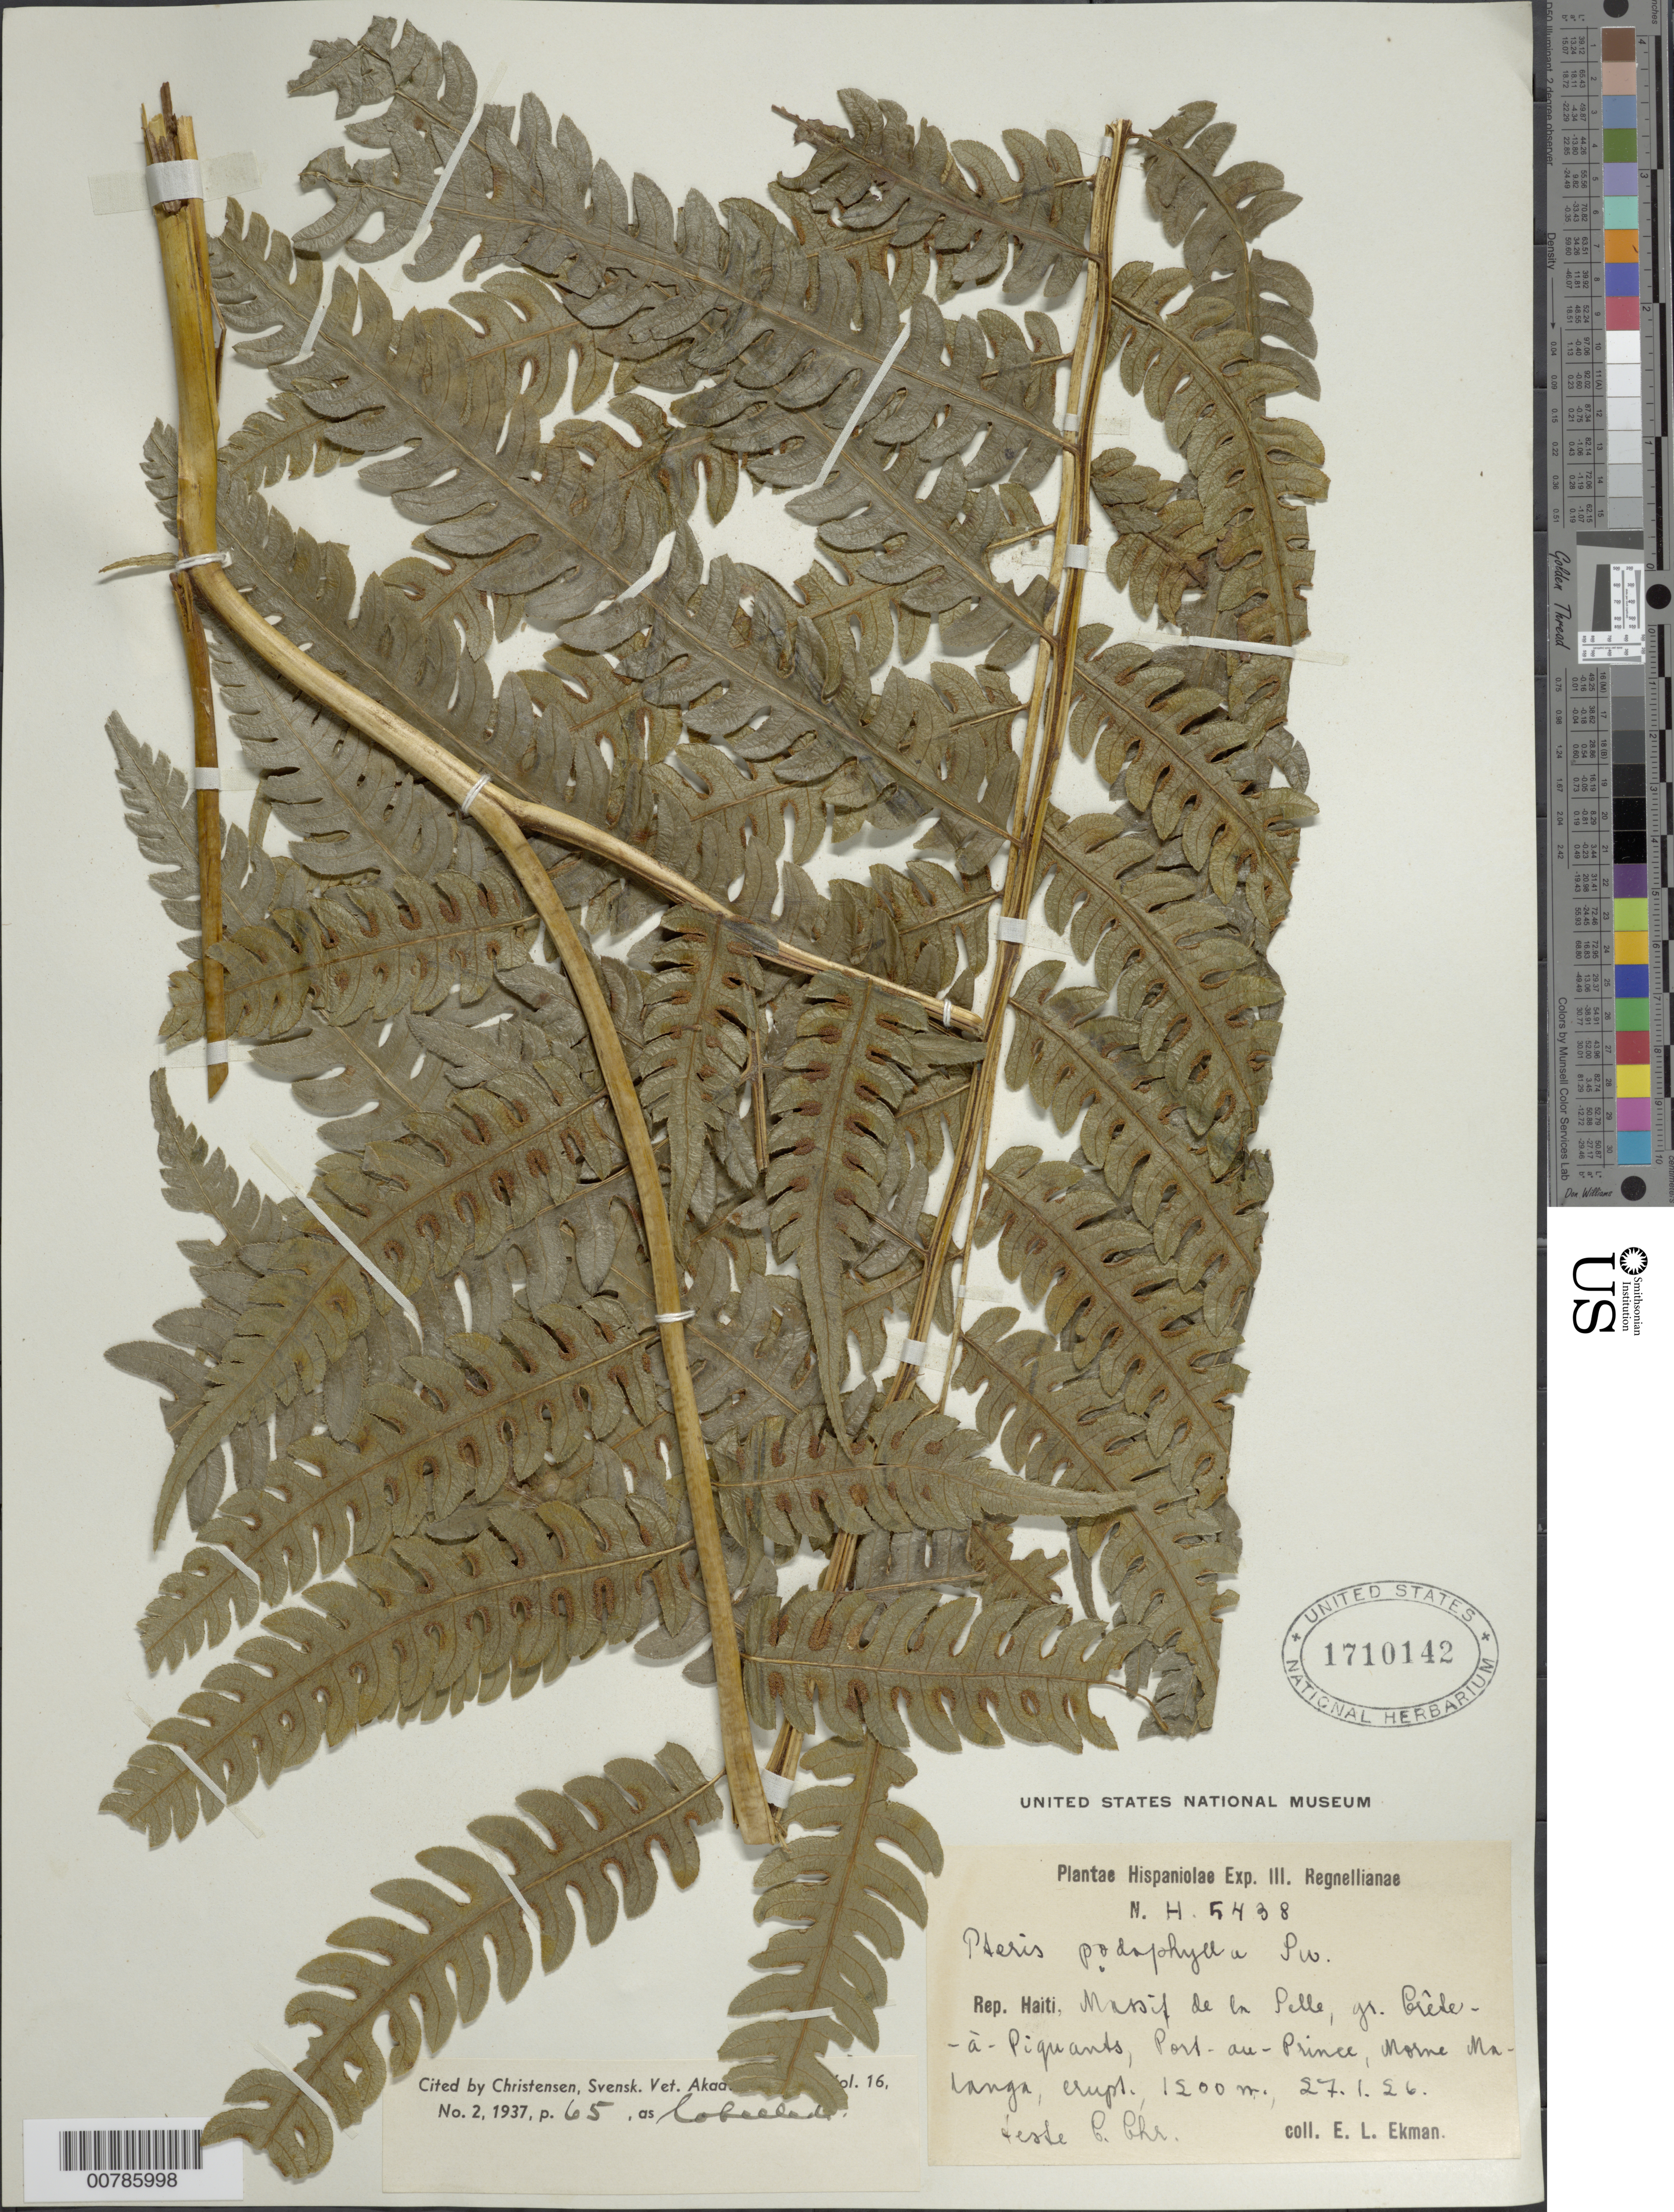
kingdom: Plantae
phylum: Tracheophyta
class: Polypodiopsida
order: Polypodiales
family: Pteridaceae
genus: Pteris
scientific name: Pteris podophylla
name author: Sw.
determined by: Christensen, C. F. A.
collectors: E. L. Ekman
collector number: H 5438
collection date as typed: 27 Jan 1926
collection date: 1926-01-27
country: Haiti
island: Hispaniola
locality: Massif de la Selle, gr. Crête-à-Piquants, Port-au-Prince, Morne Malanga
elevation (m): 1200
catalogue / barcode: US 1710142